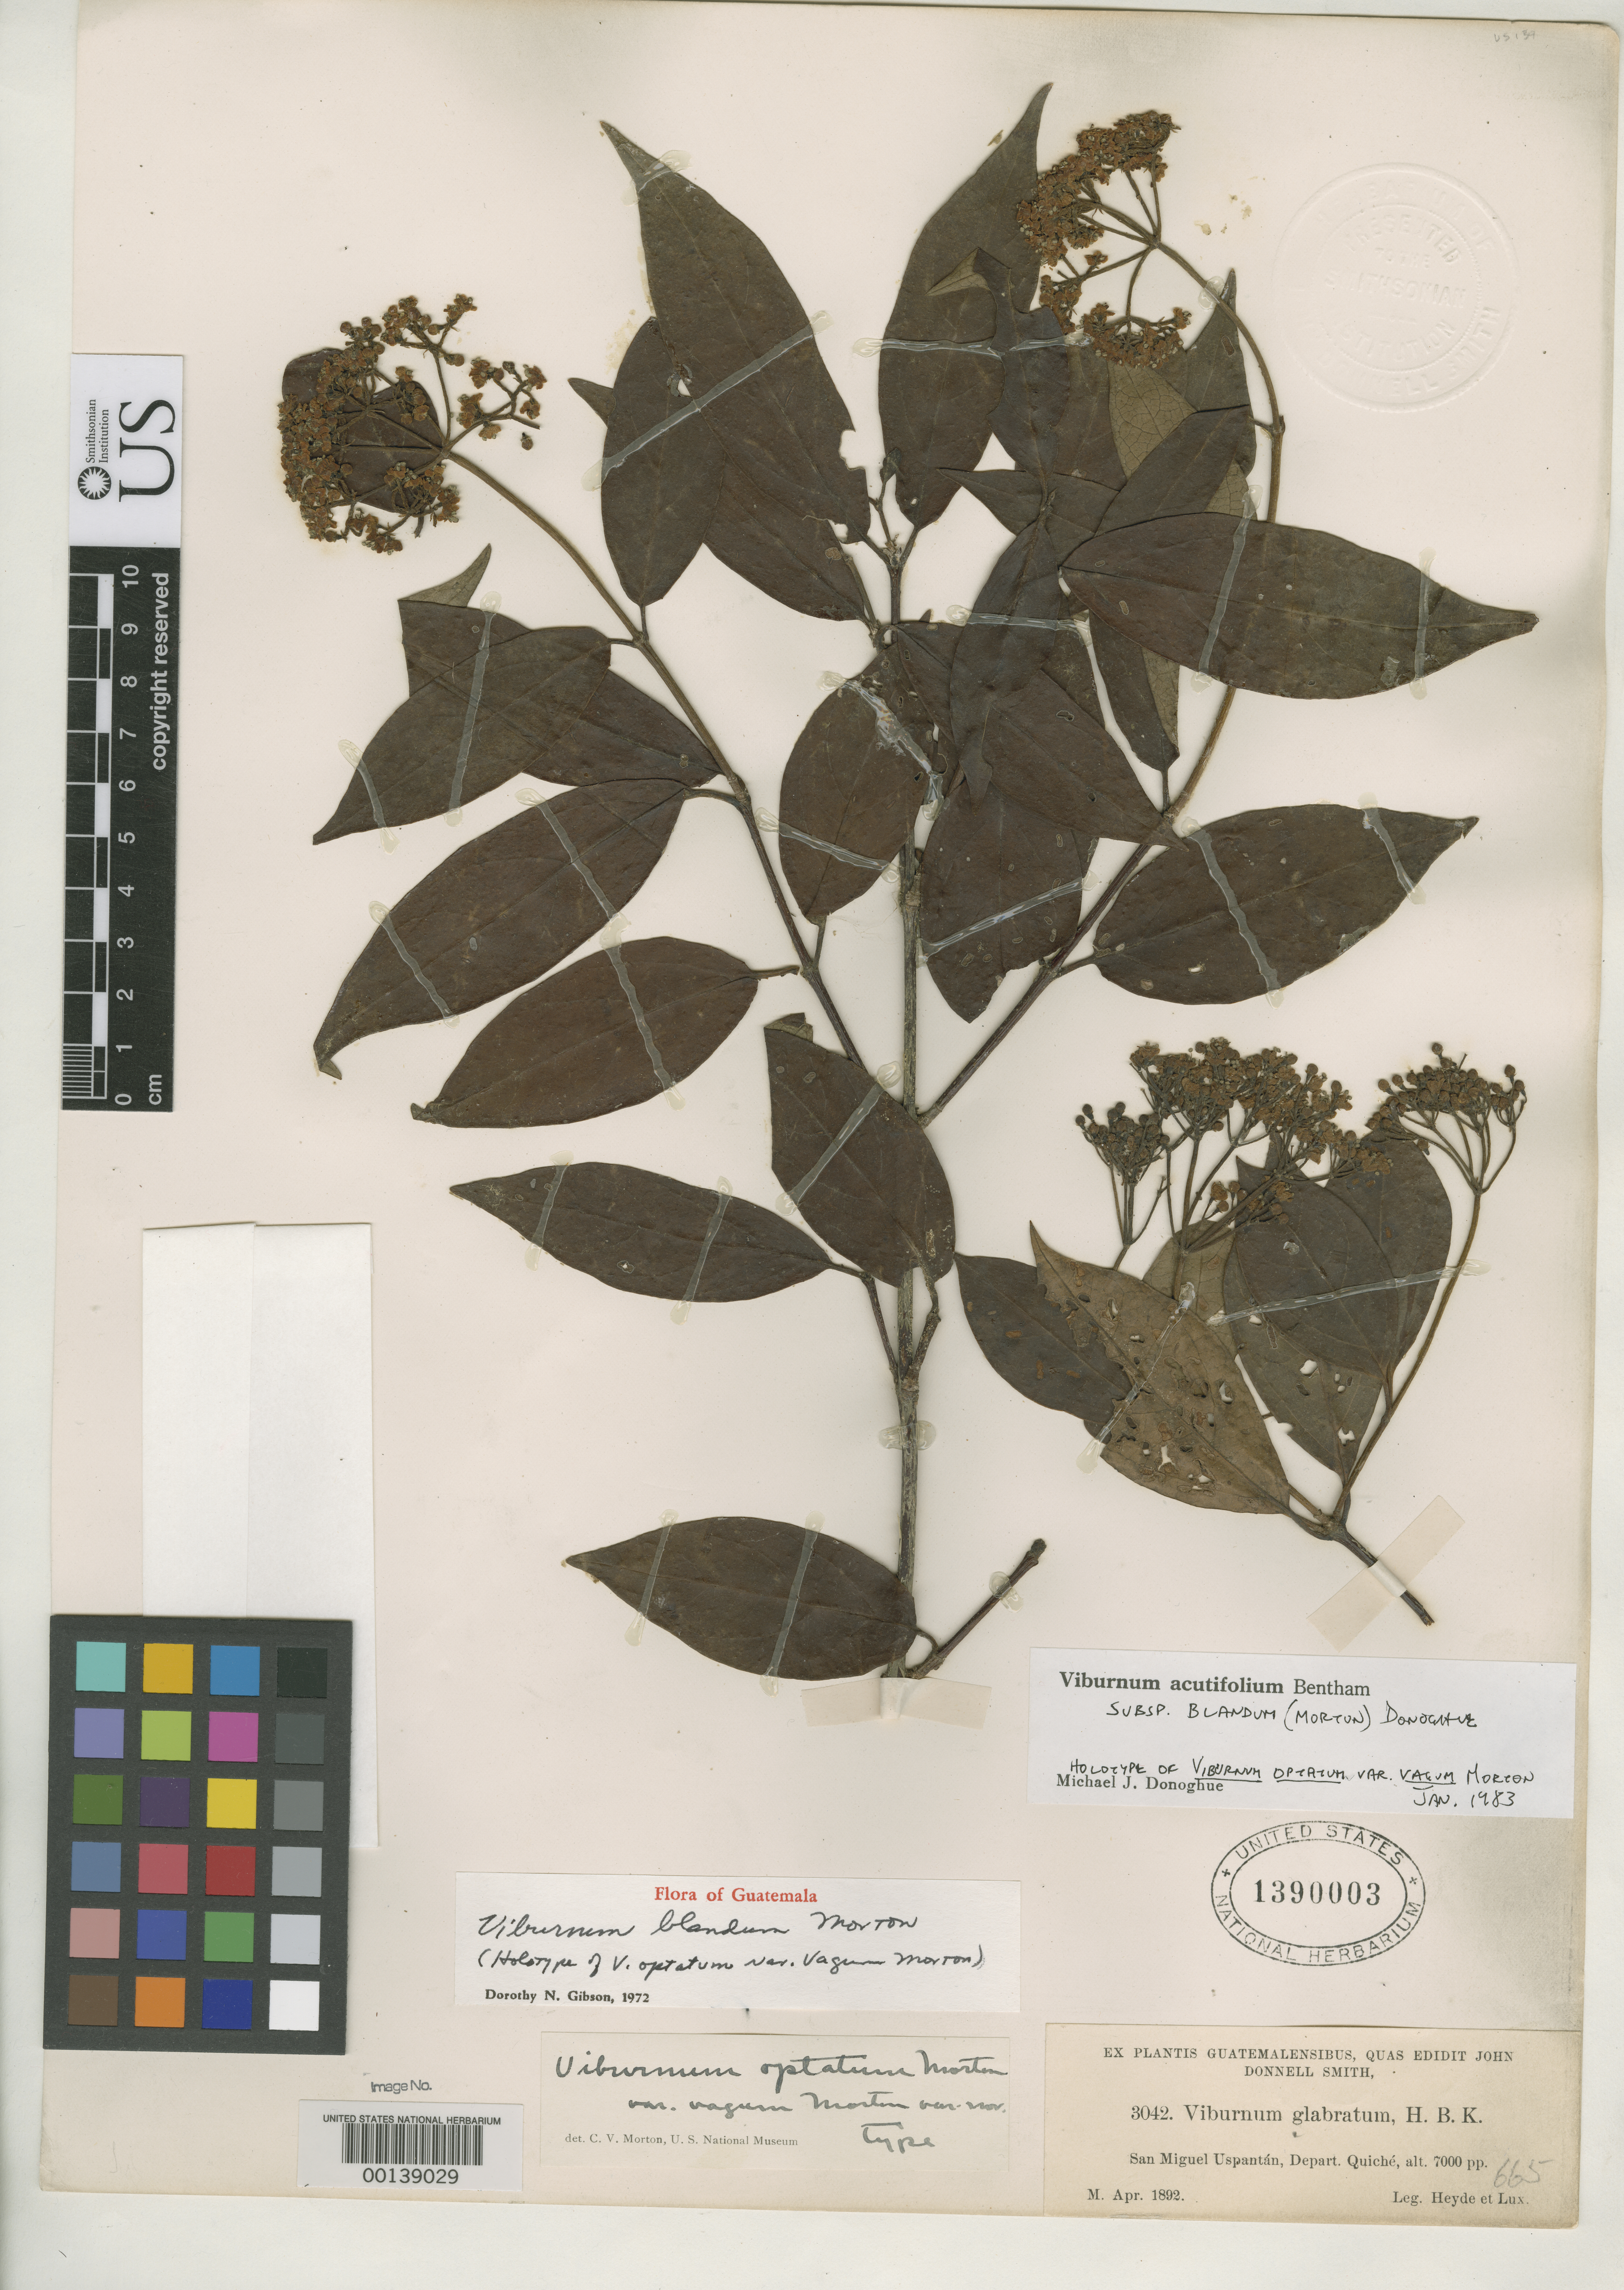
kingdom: Plantae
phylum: Tracheophyta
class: Magnoliopsida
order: Dipsacales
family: Viburnaceae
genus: Viburnum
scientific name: Viburnum optatum var. vagum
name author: C.V. Morton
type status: Holotype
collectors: E. T. Heyde & E. Lux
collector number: J.D.S. 3042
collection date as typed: Apr 1892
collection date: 1892-04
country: Guatemala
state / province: El Quiché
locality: San Miguel Uspantán.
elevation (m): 2100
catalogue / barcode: US 1390003